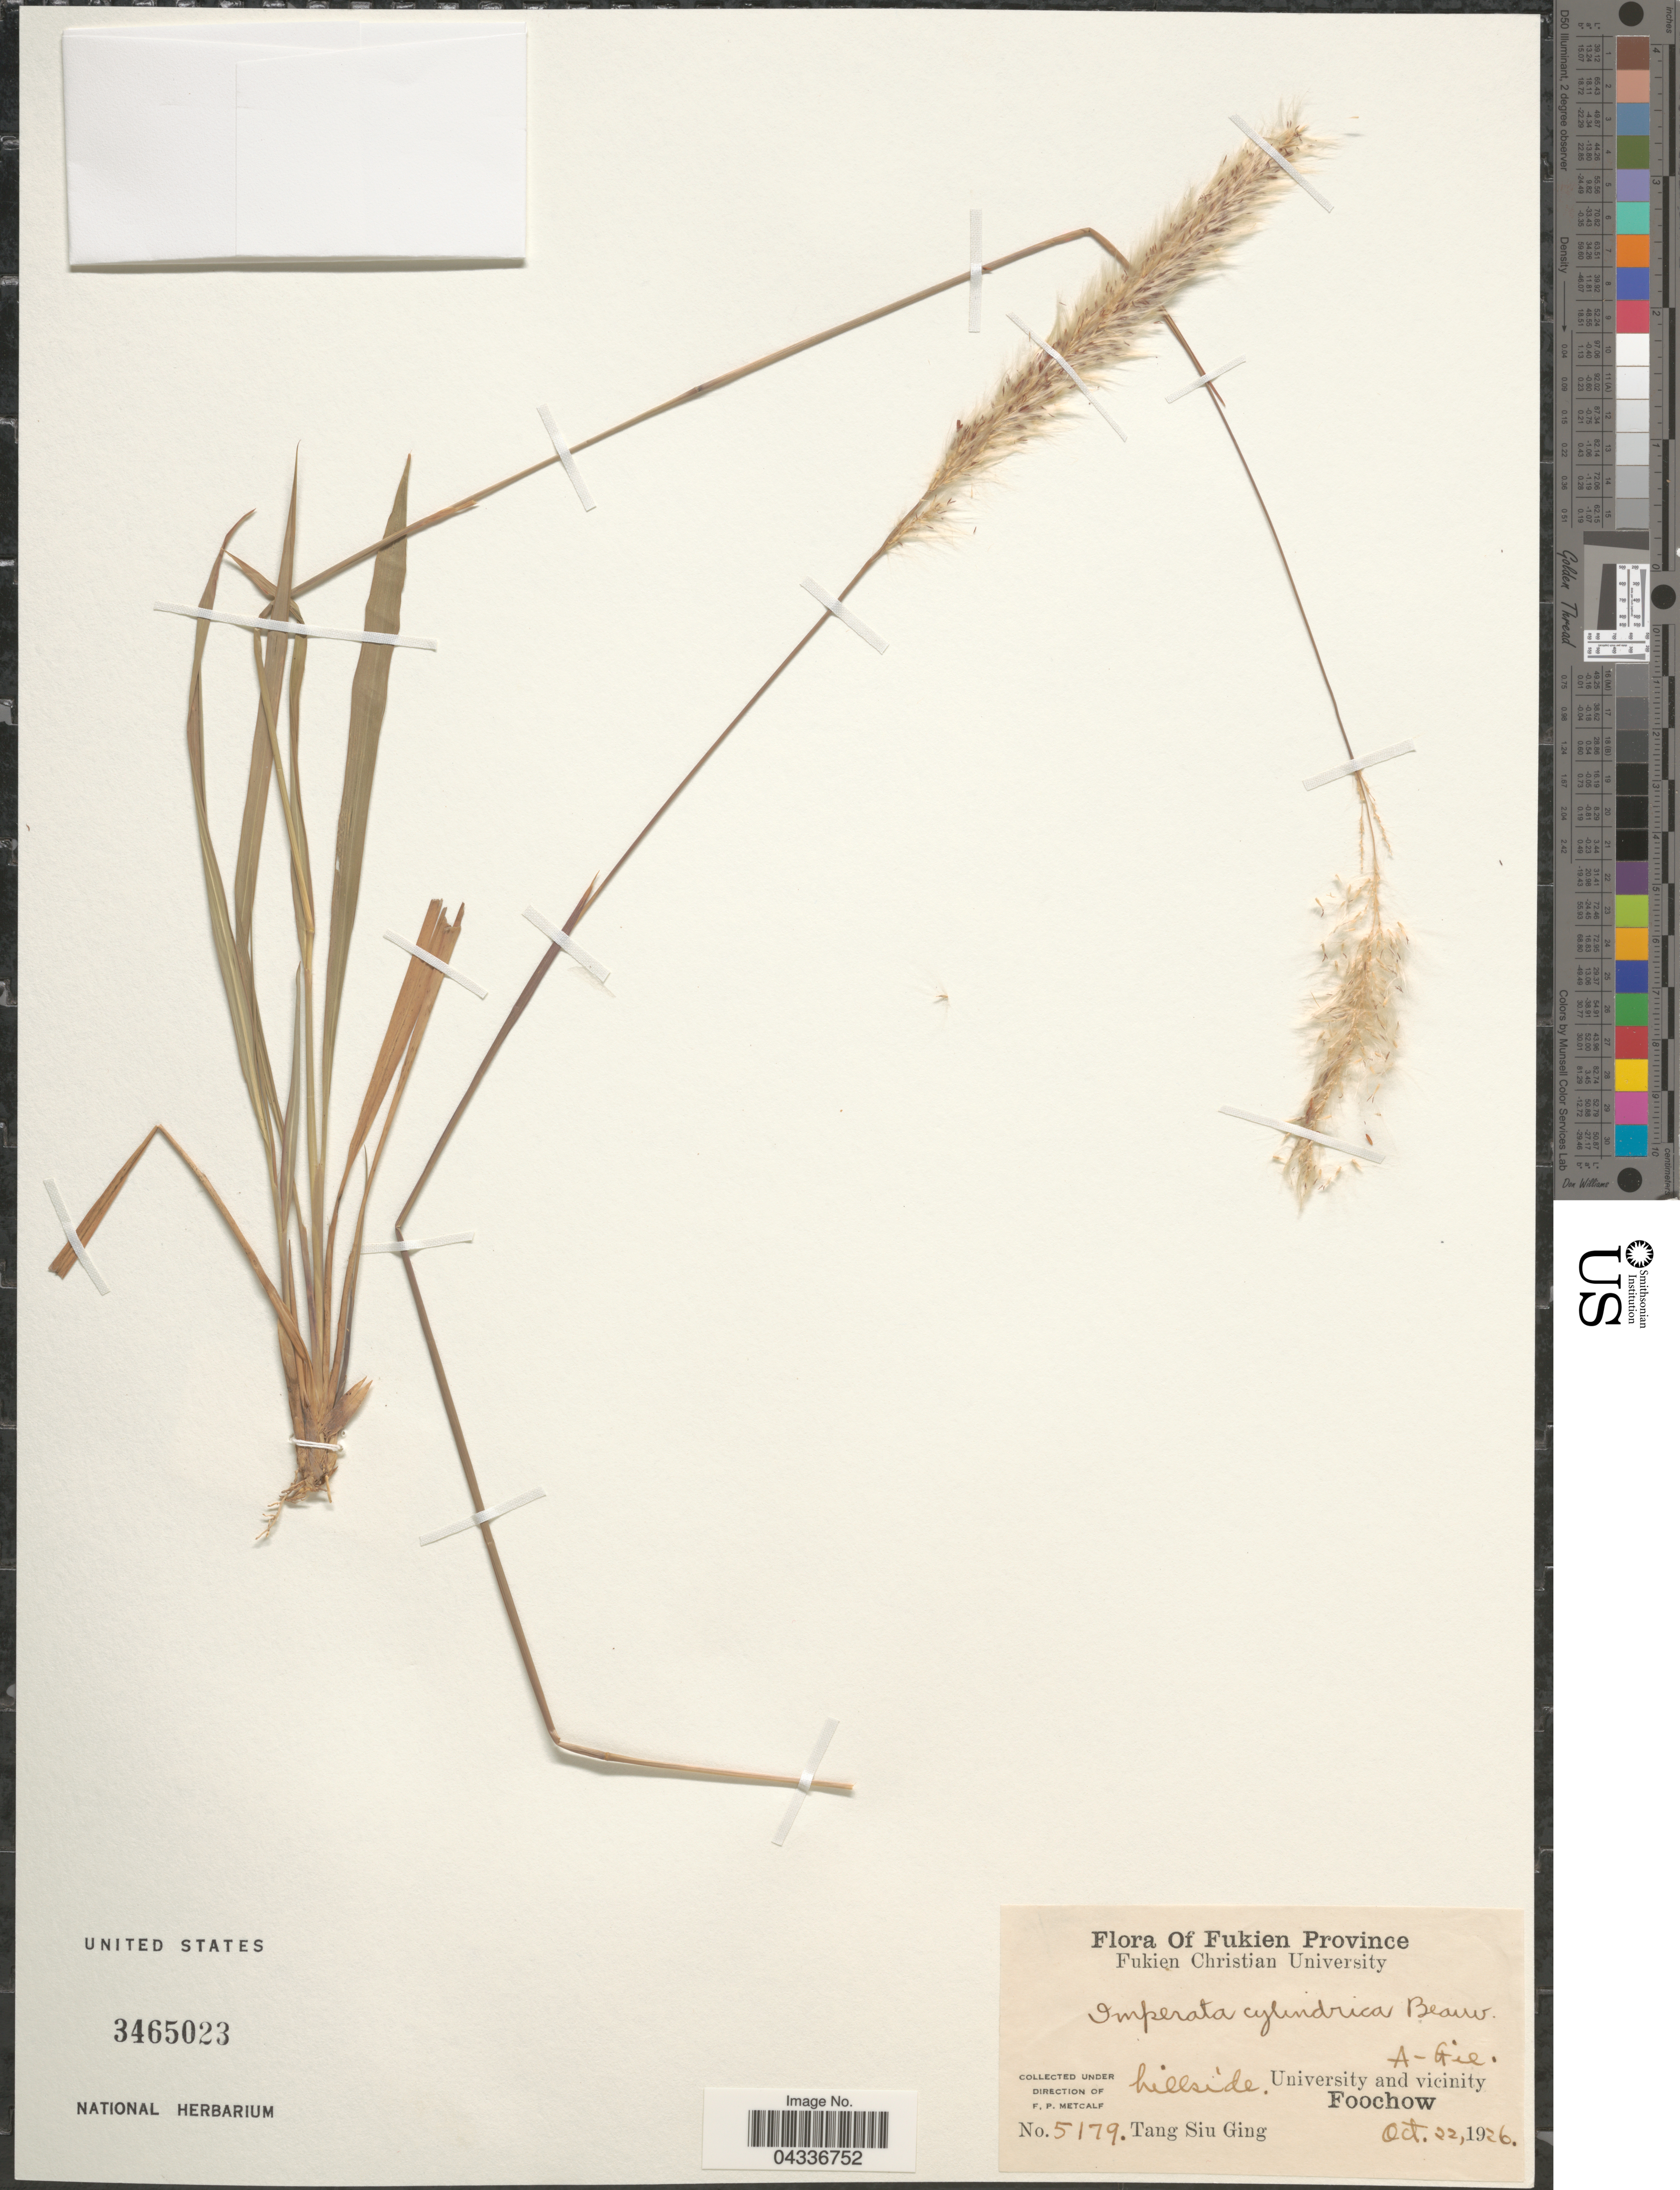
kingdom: Plantae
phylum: Tracheophyta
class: Liliopsida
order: Poales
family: Poaceae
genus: Imperata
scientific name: Imperata cylindrica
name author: (L.) P. Beauv.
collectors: T. Ging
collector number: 5179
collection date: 1926-10-22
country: China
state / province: Fujian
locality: Fukien Province. A-Gil. University and vicinity. Foochow.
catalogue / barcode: US 3465023